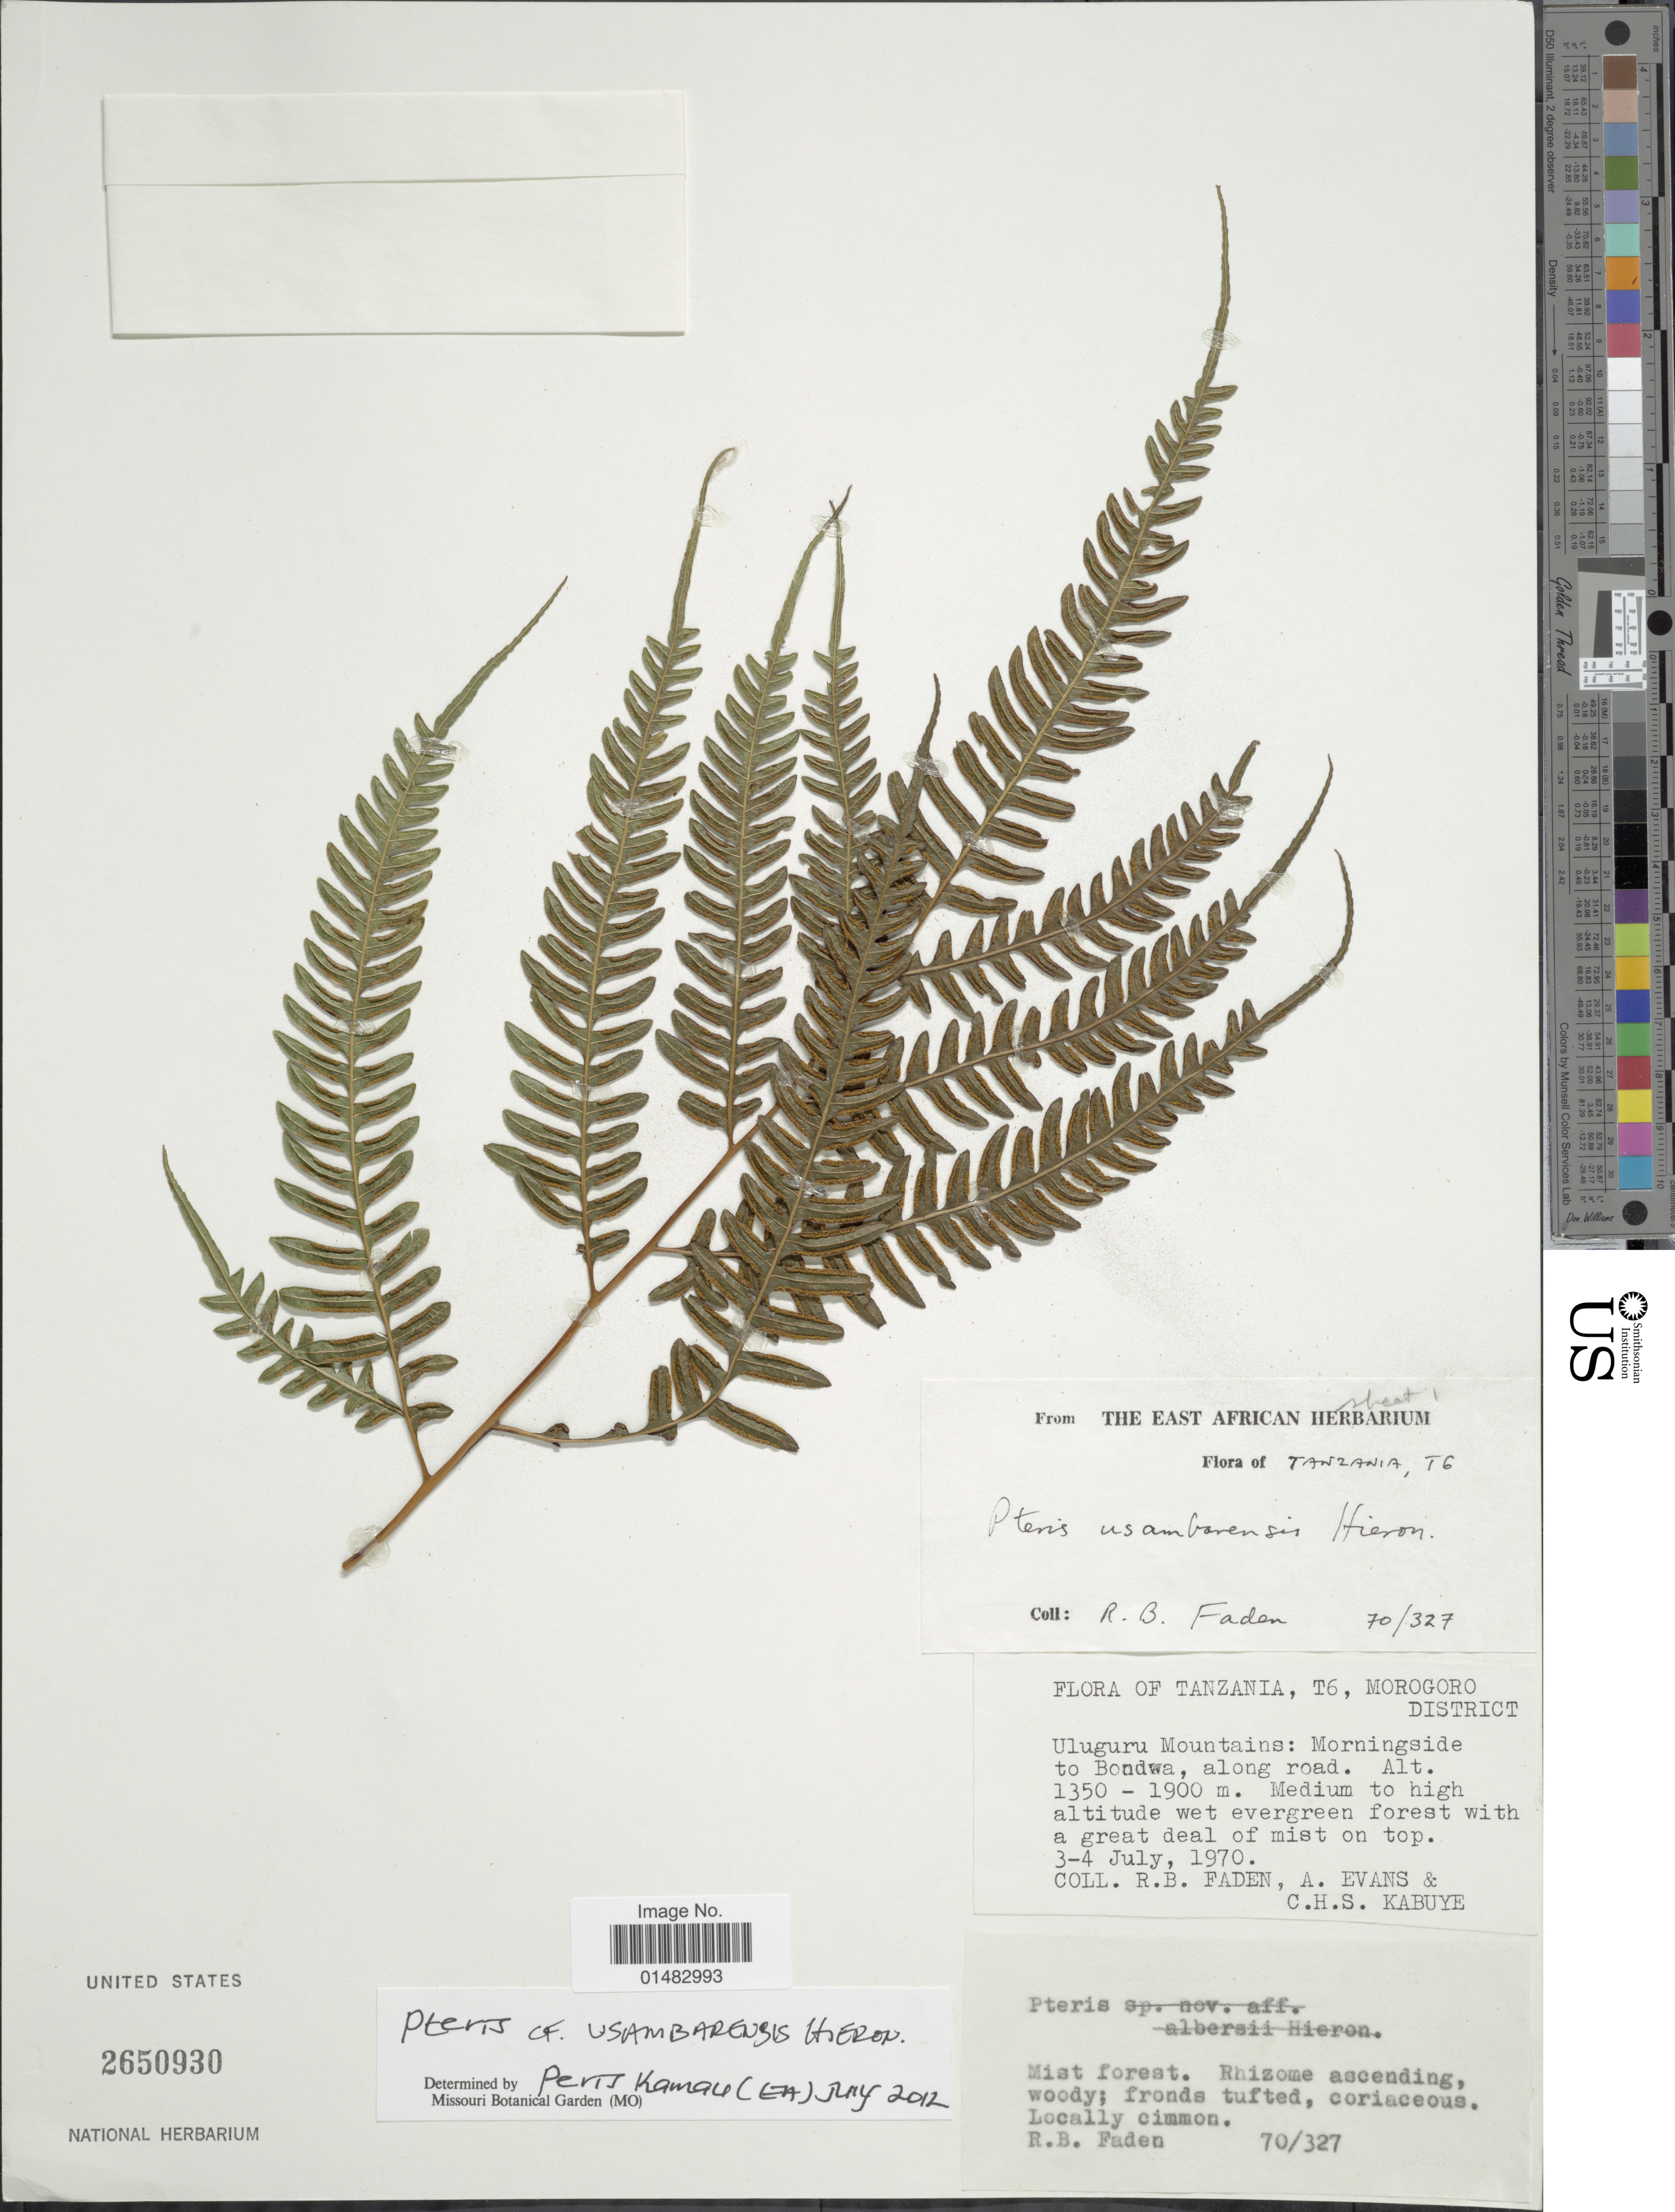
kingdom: Plantae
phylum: Tracheophyta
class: Polypodiopsida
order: Polypodiales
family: Pteridaceae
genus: Pteris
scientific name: Pteris usambarensis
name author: Hieron.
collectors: R. B. Faden, A. Evans & C. Kabuye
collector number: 70/327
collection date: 1970-07-03/1970-07-04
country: Tanzania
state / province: Morogoro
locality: Uluguru Mountains; Morningside to Bondwa, along road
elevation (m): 1350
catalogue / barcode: US 2650930